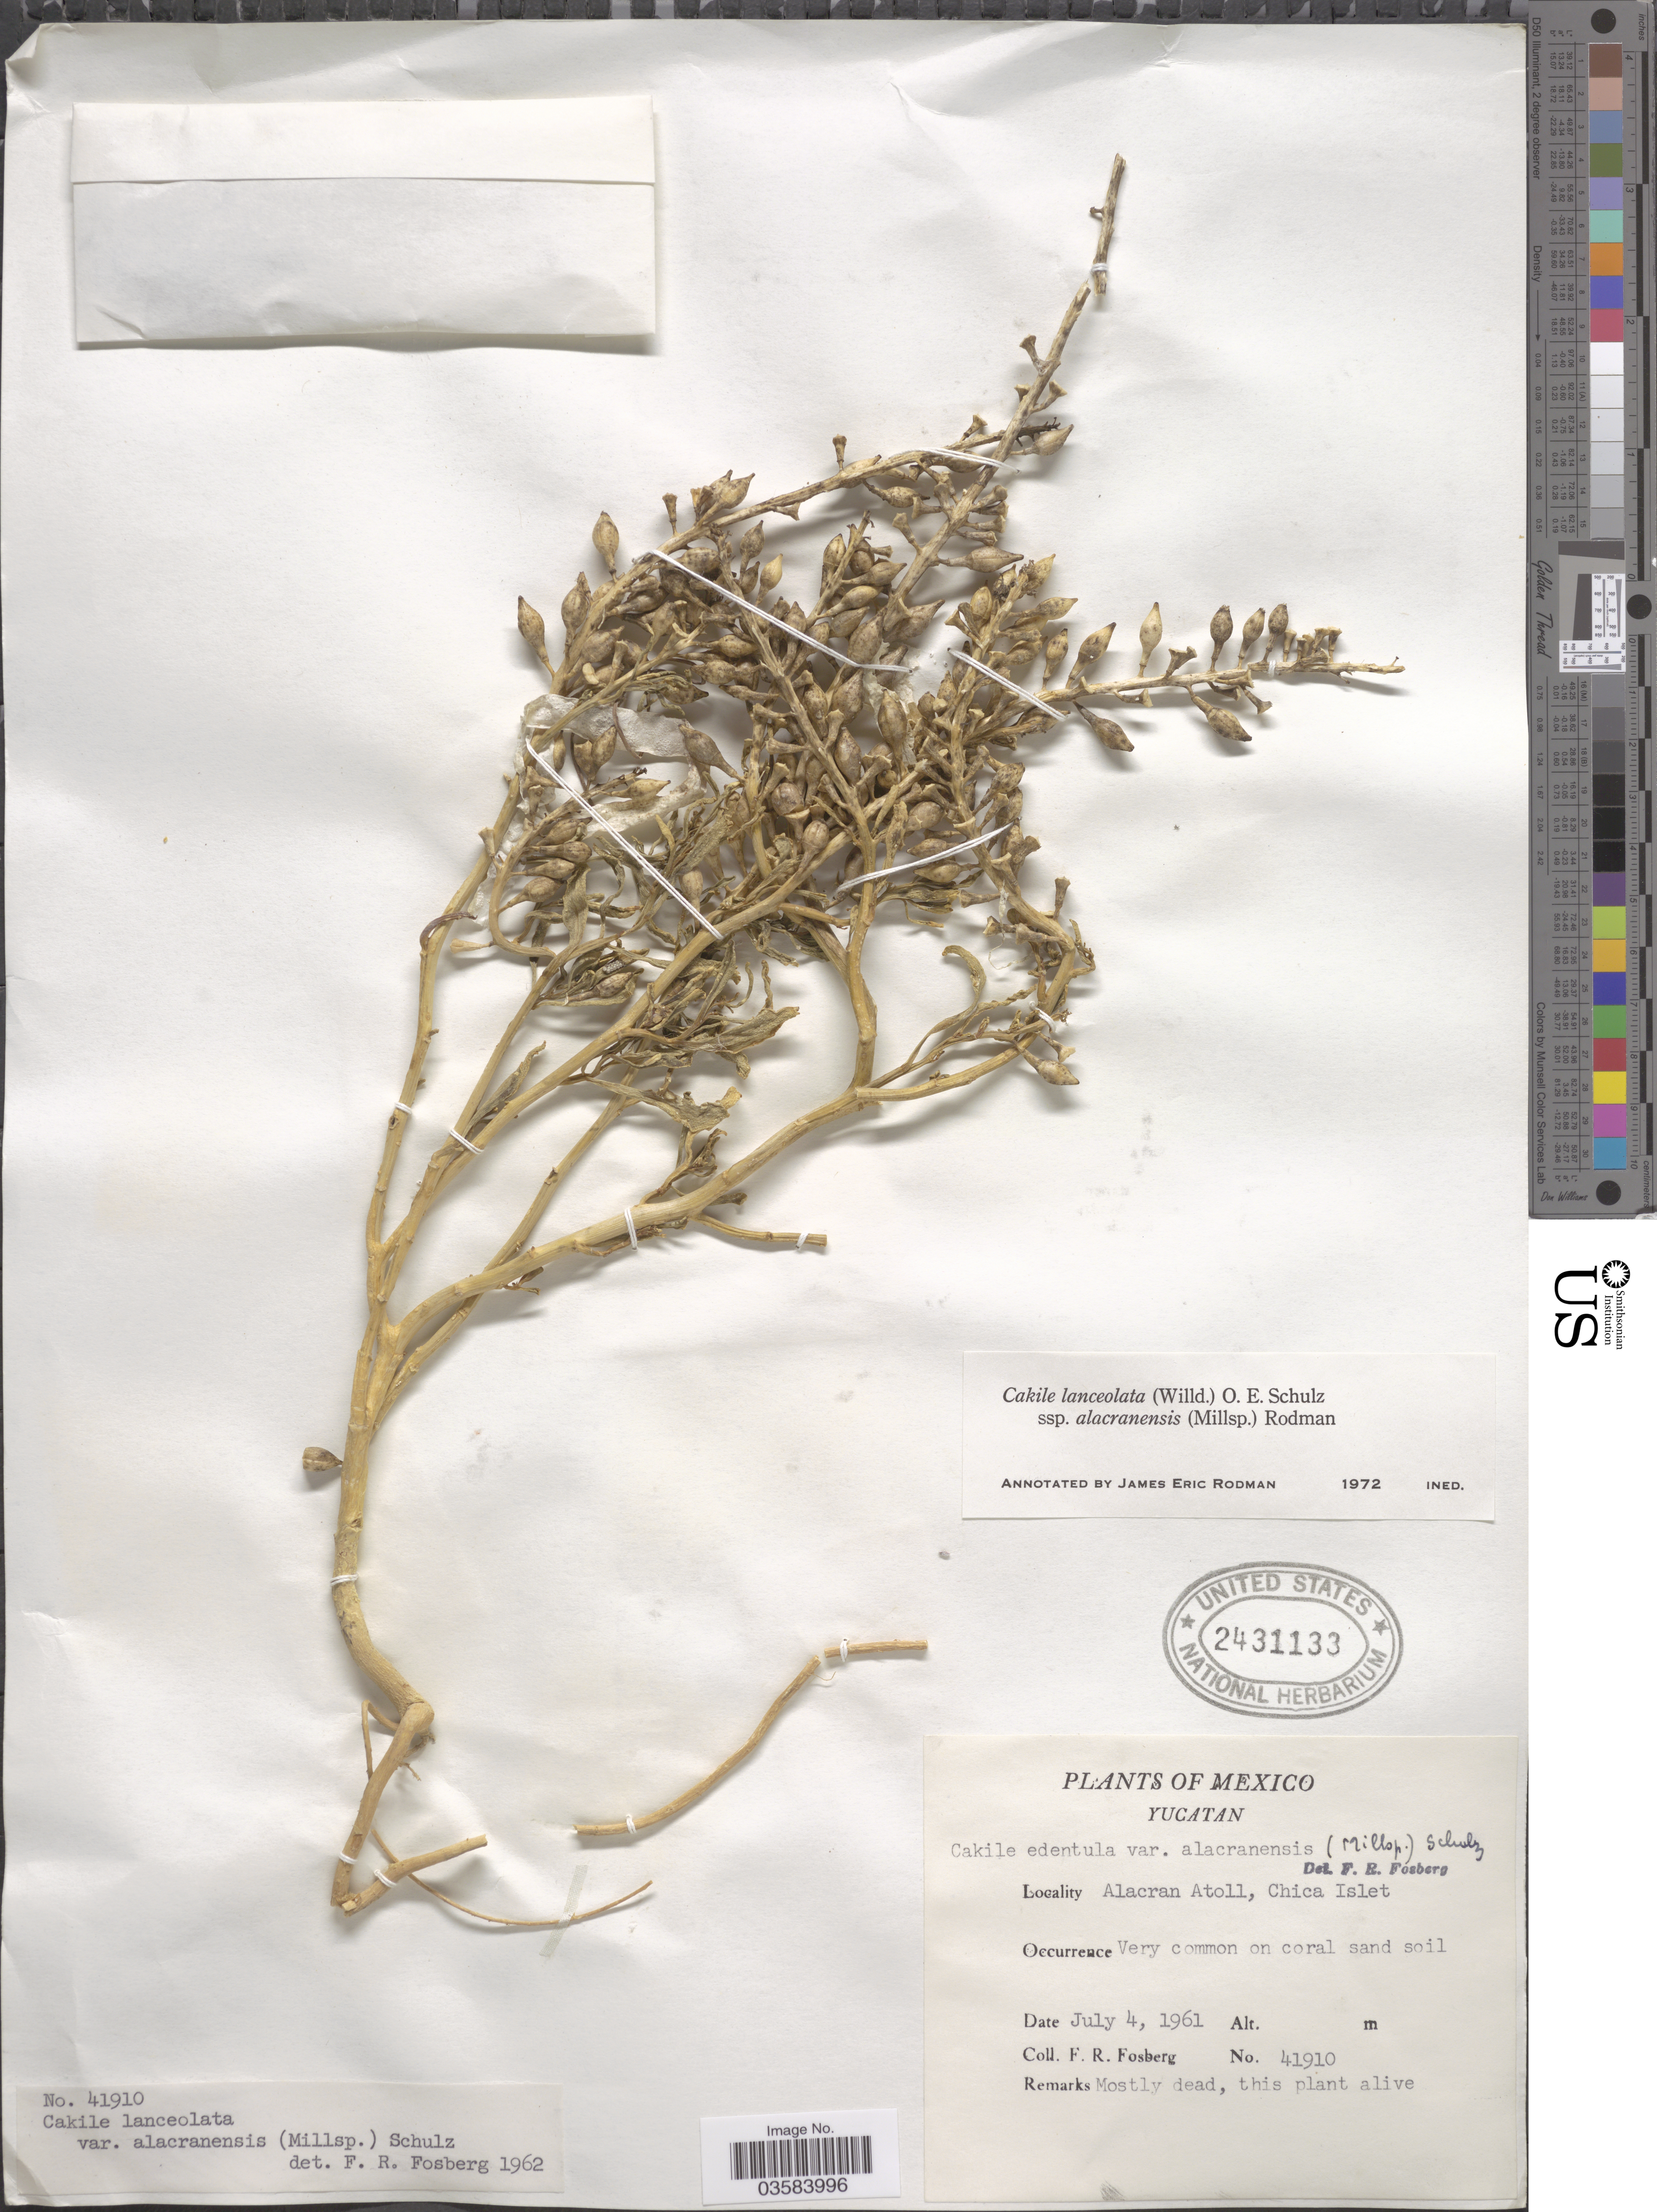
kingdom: Plantae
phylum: Tracheophyta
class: Magnoliopsida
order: Brassicales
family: Brassicaceae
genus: Cakile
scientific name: Cakile lanceolata subsp. fusiformis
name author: (Greene) Rodman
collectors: F. R. Fosberg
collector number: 41910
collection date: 1961-07-04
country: Mexico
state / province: Yucatán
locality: Alacran Atoll, Chica Islet.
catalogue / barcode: US 2431133